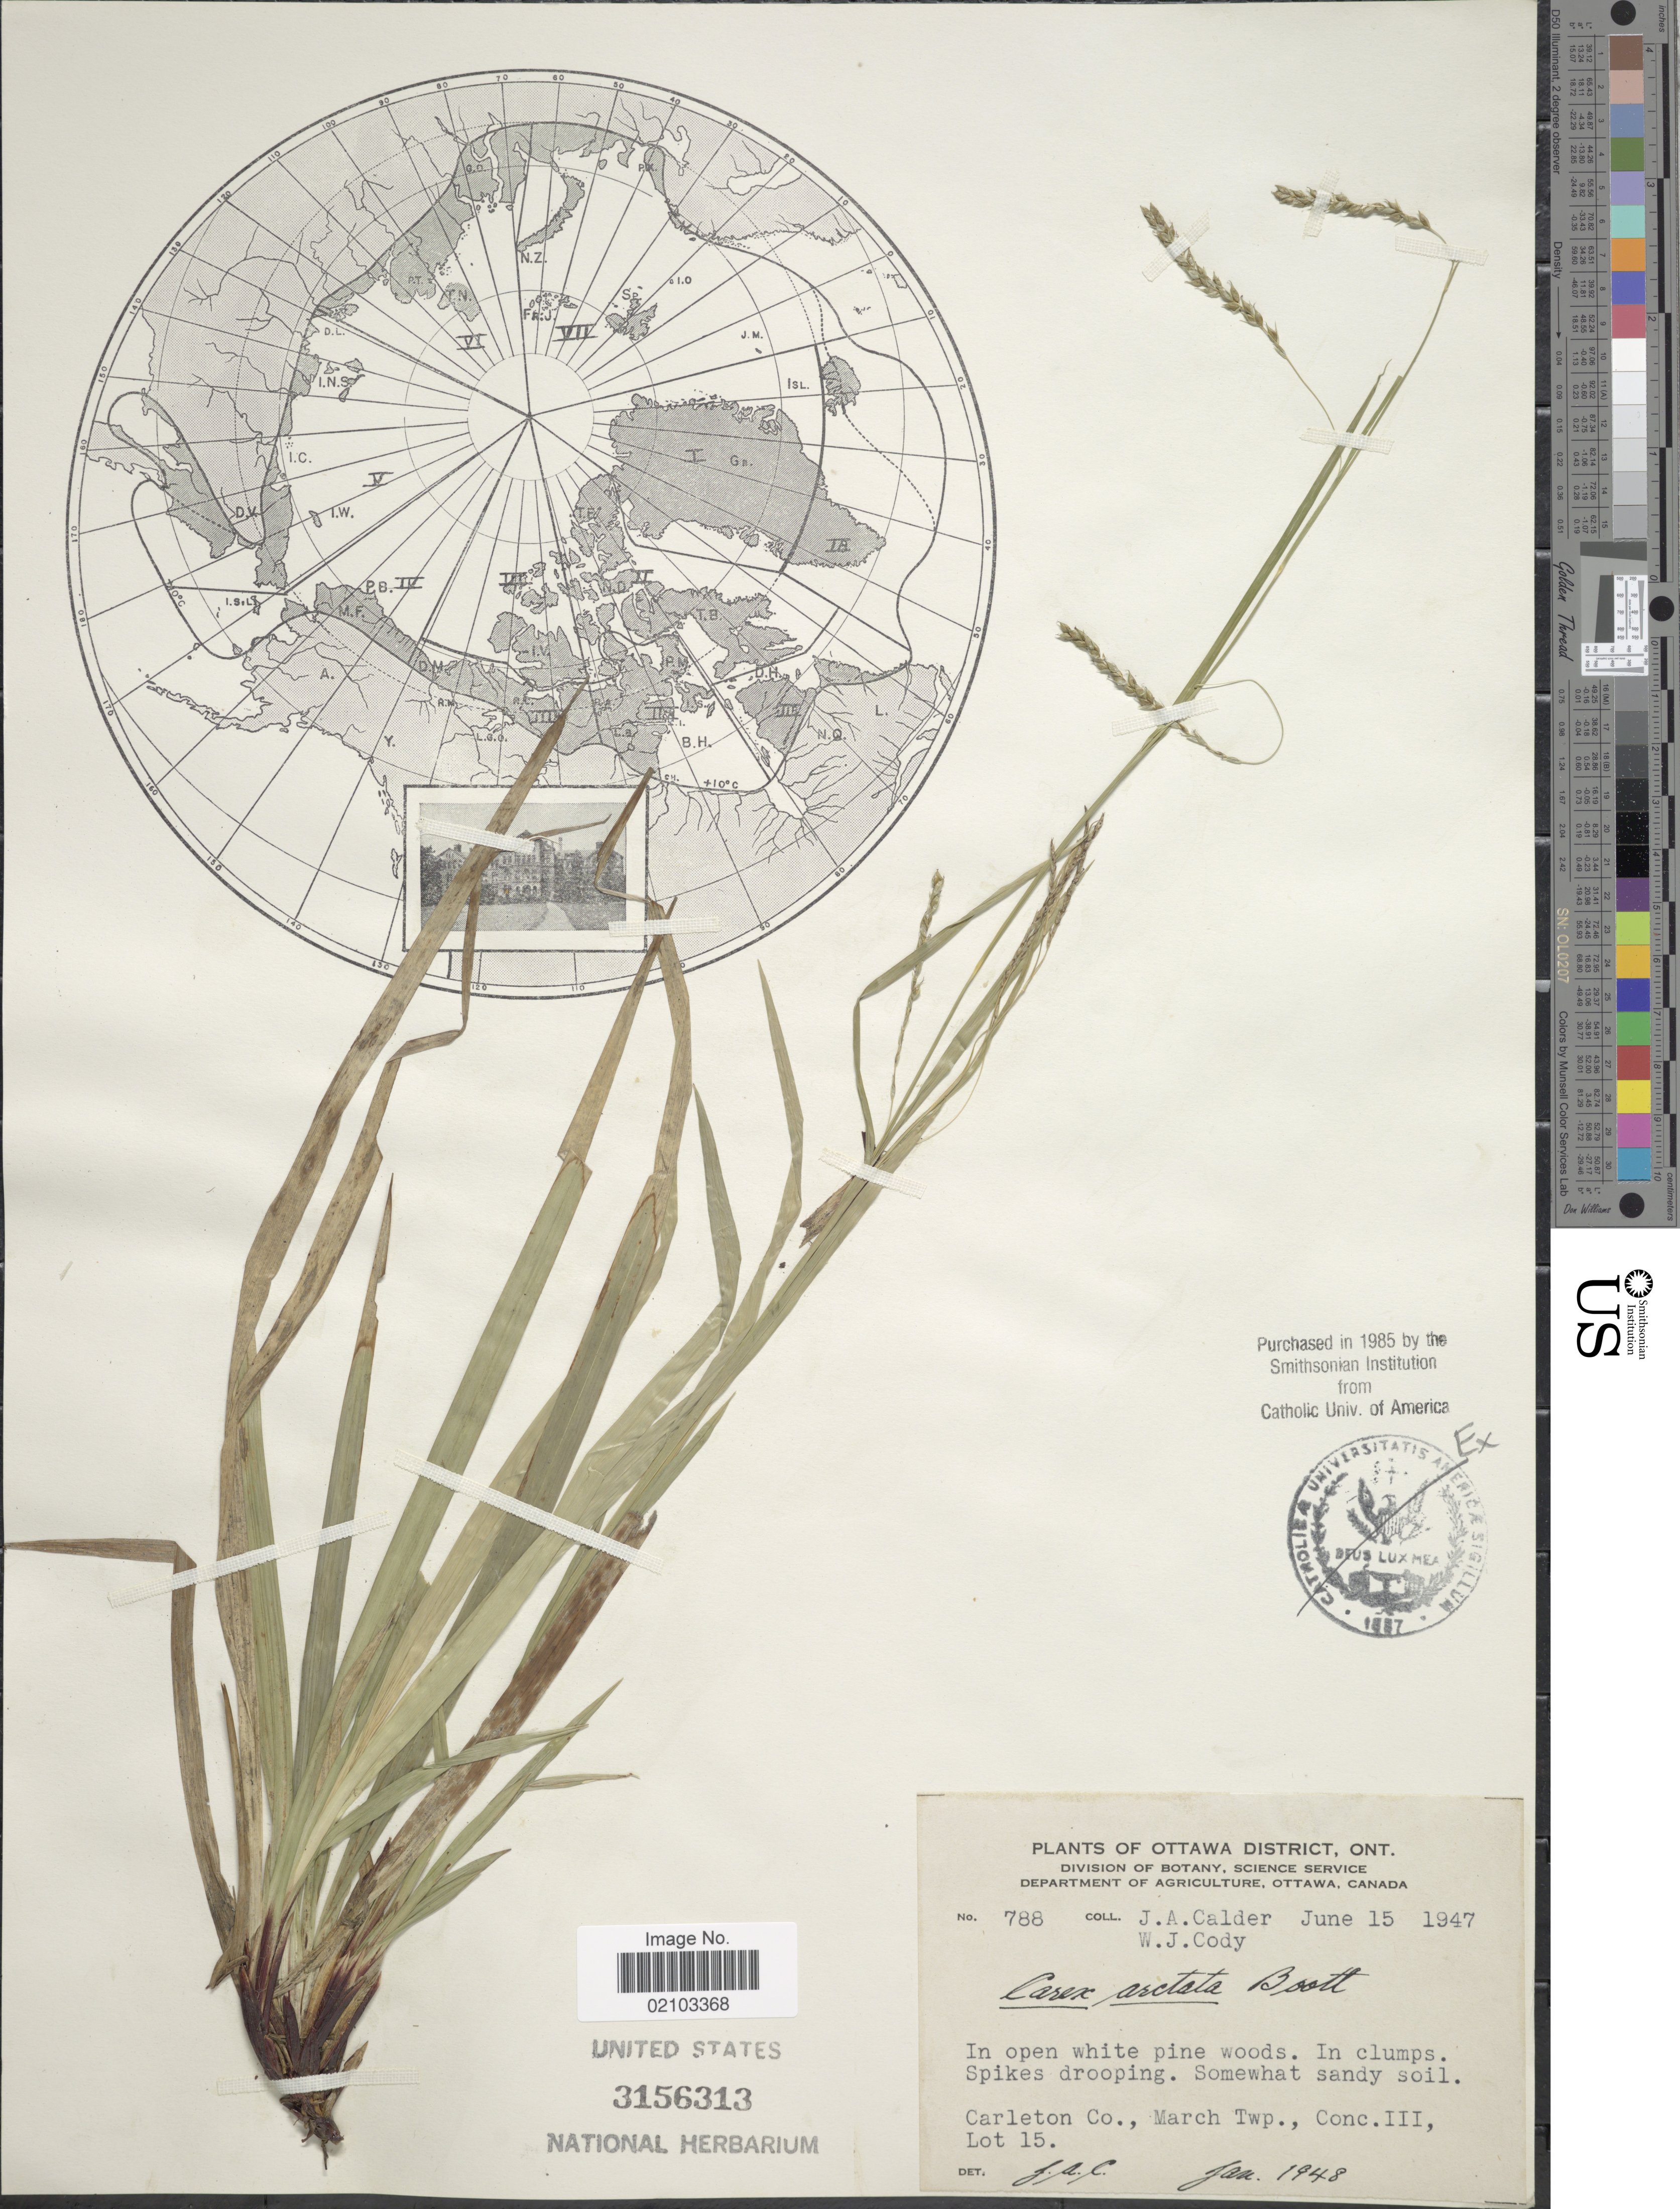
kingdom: Plantae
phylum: Tracheophyta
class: Liliopsida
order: Poales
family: Cyperaceae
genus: Carex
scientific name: Carex arctata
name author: Boott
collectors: J. A. Calder & W. Cody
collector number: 788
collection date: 1947-06-15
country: Canada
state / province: Ontario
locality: Ottawa District. Xarleton Co., March Twp. Conc. III, Lot 15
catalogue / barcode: US 3156313